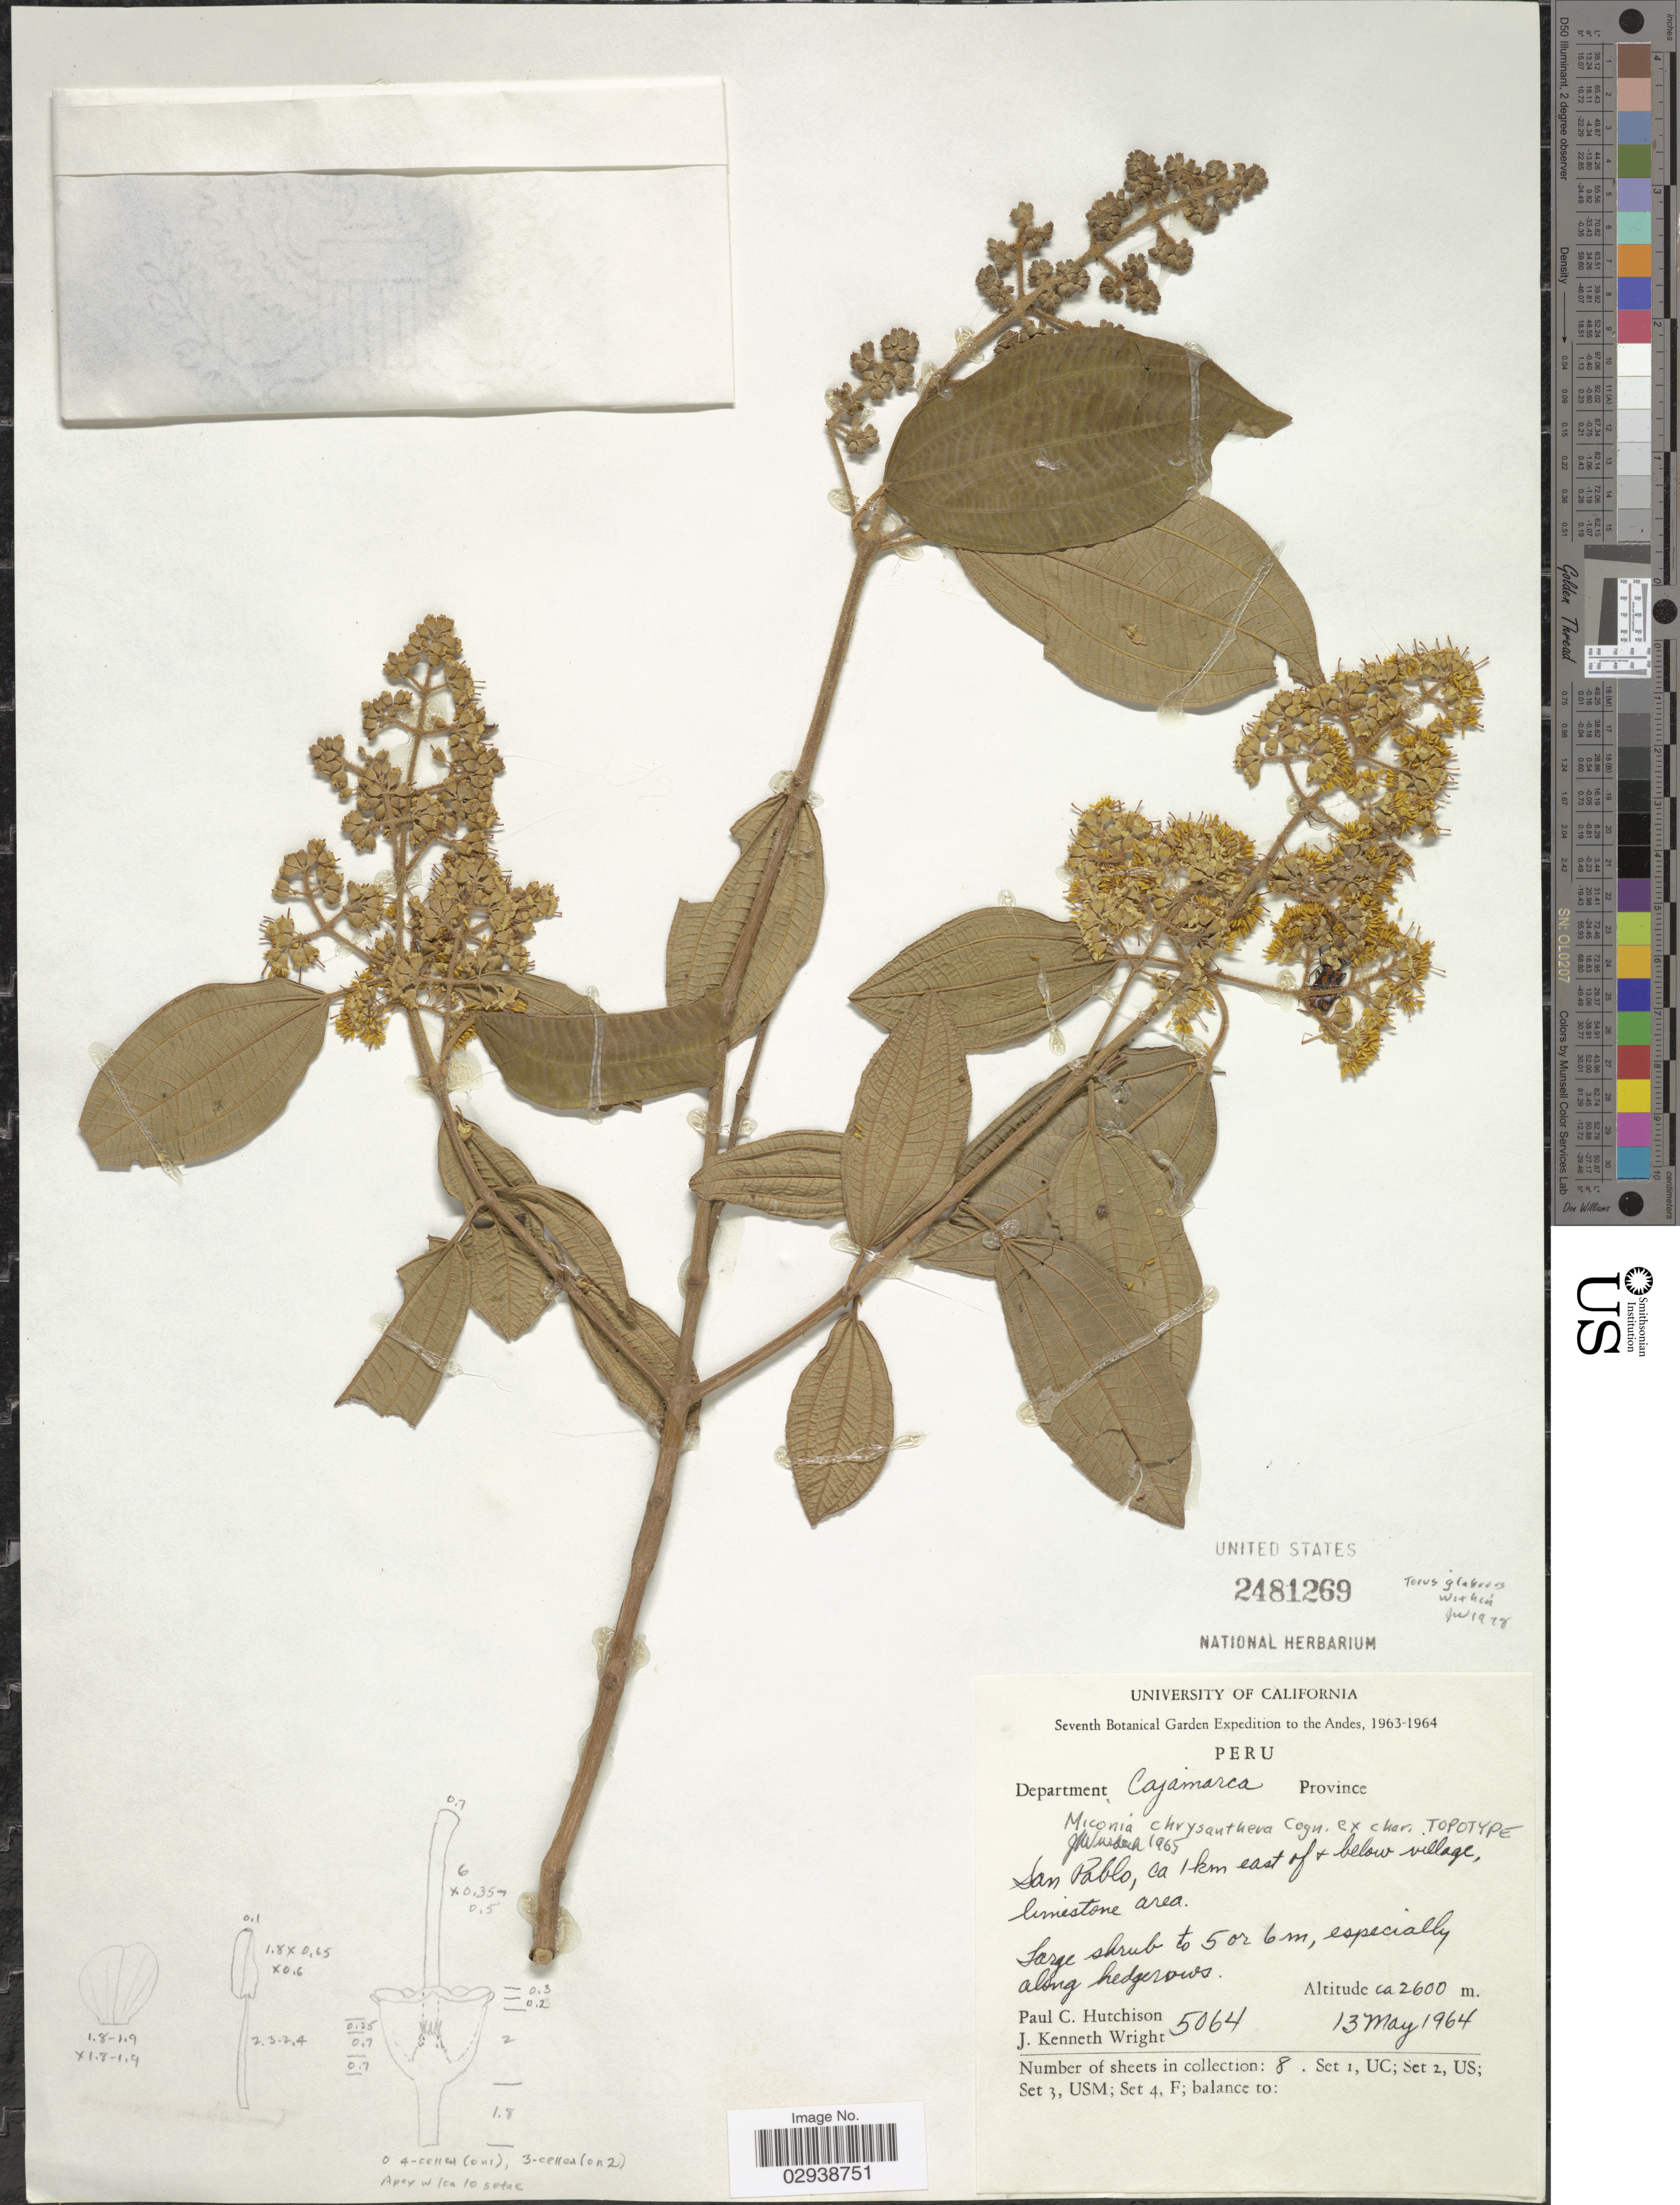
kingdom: Plantae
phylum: Tracheophyta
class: Magnoliopsida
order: Myrtales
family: Melastomataceae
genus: Miconia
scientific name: Miconia denticulata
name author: Naudin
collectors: P. C. Hutchison & J. K. Wright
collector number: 5064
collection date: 1964-05-13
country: Peru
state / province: Cajamarca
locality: Department Cajamarca, San Pablo, ca 1 km east of & below village, limestone area, The Andes.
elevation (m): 2600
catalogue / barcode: US 2481269